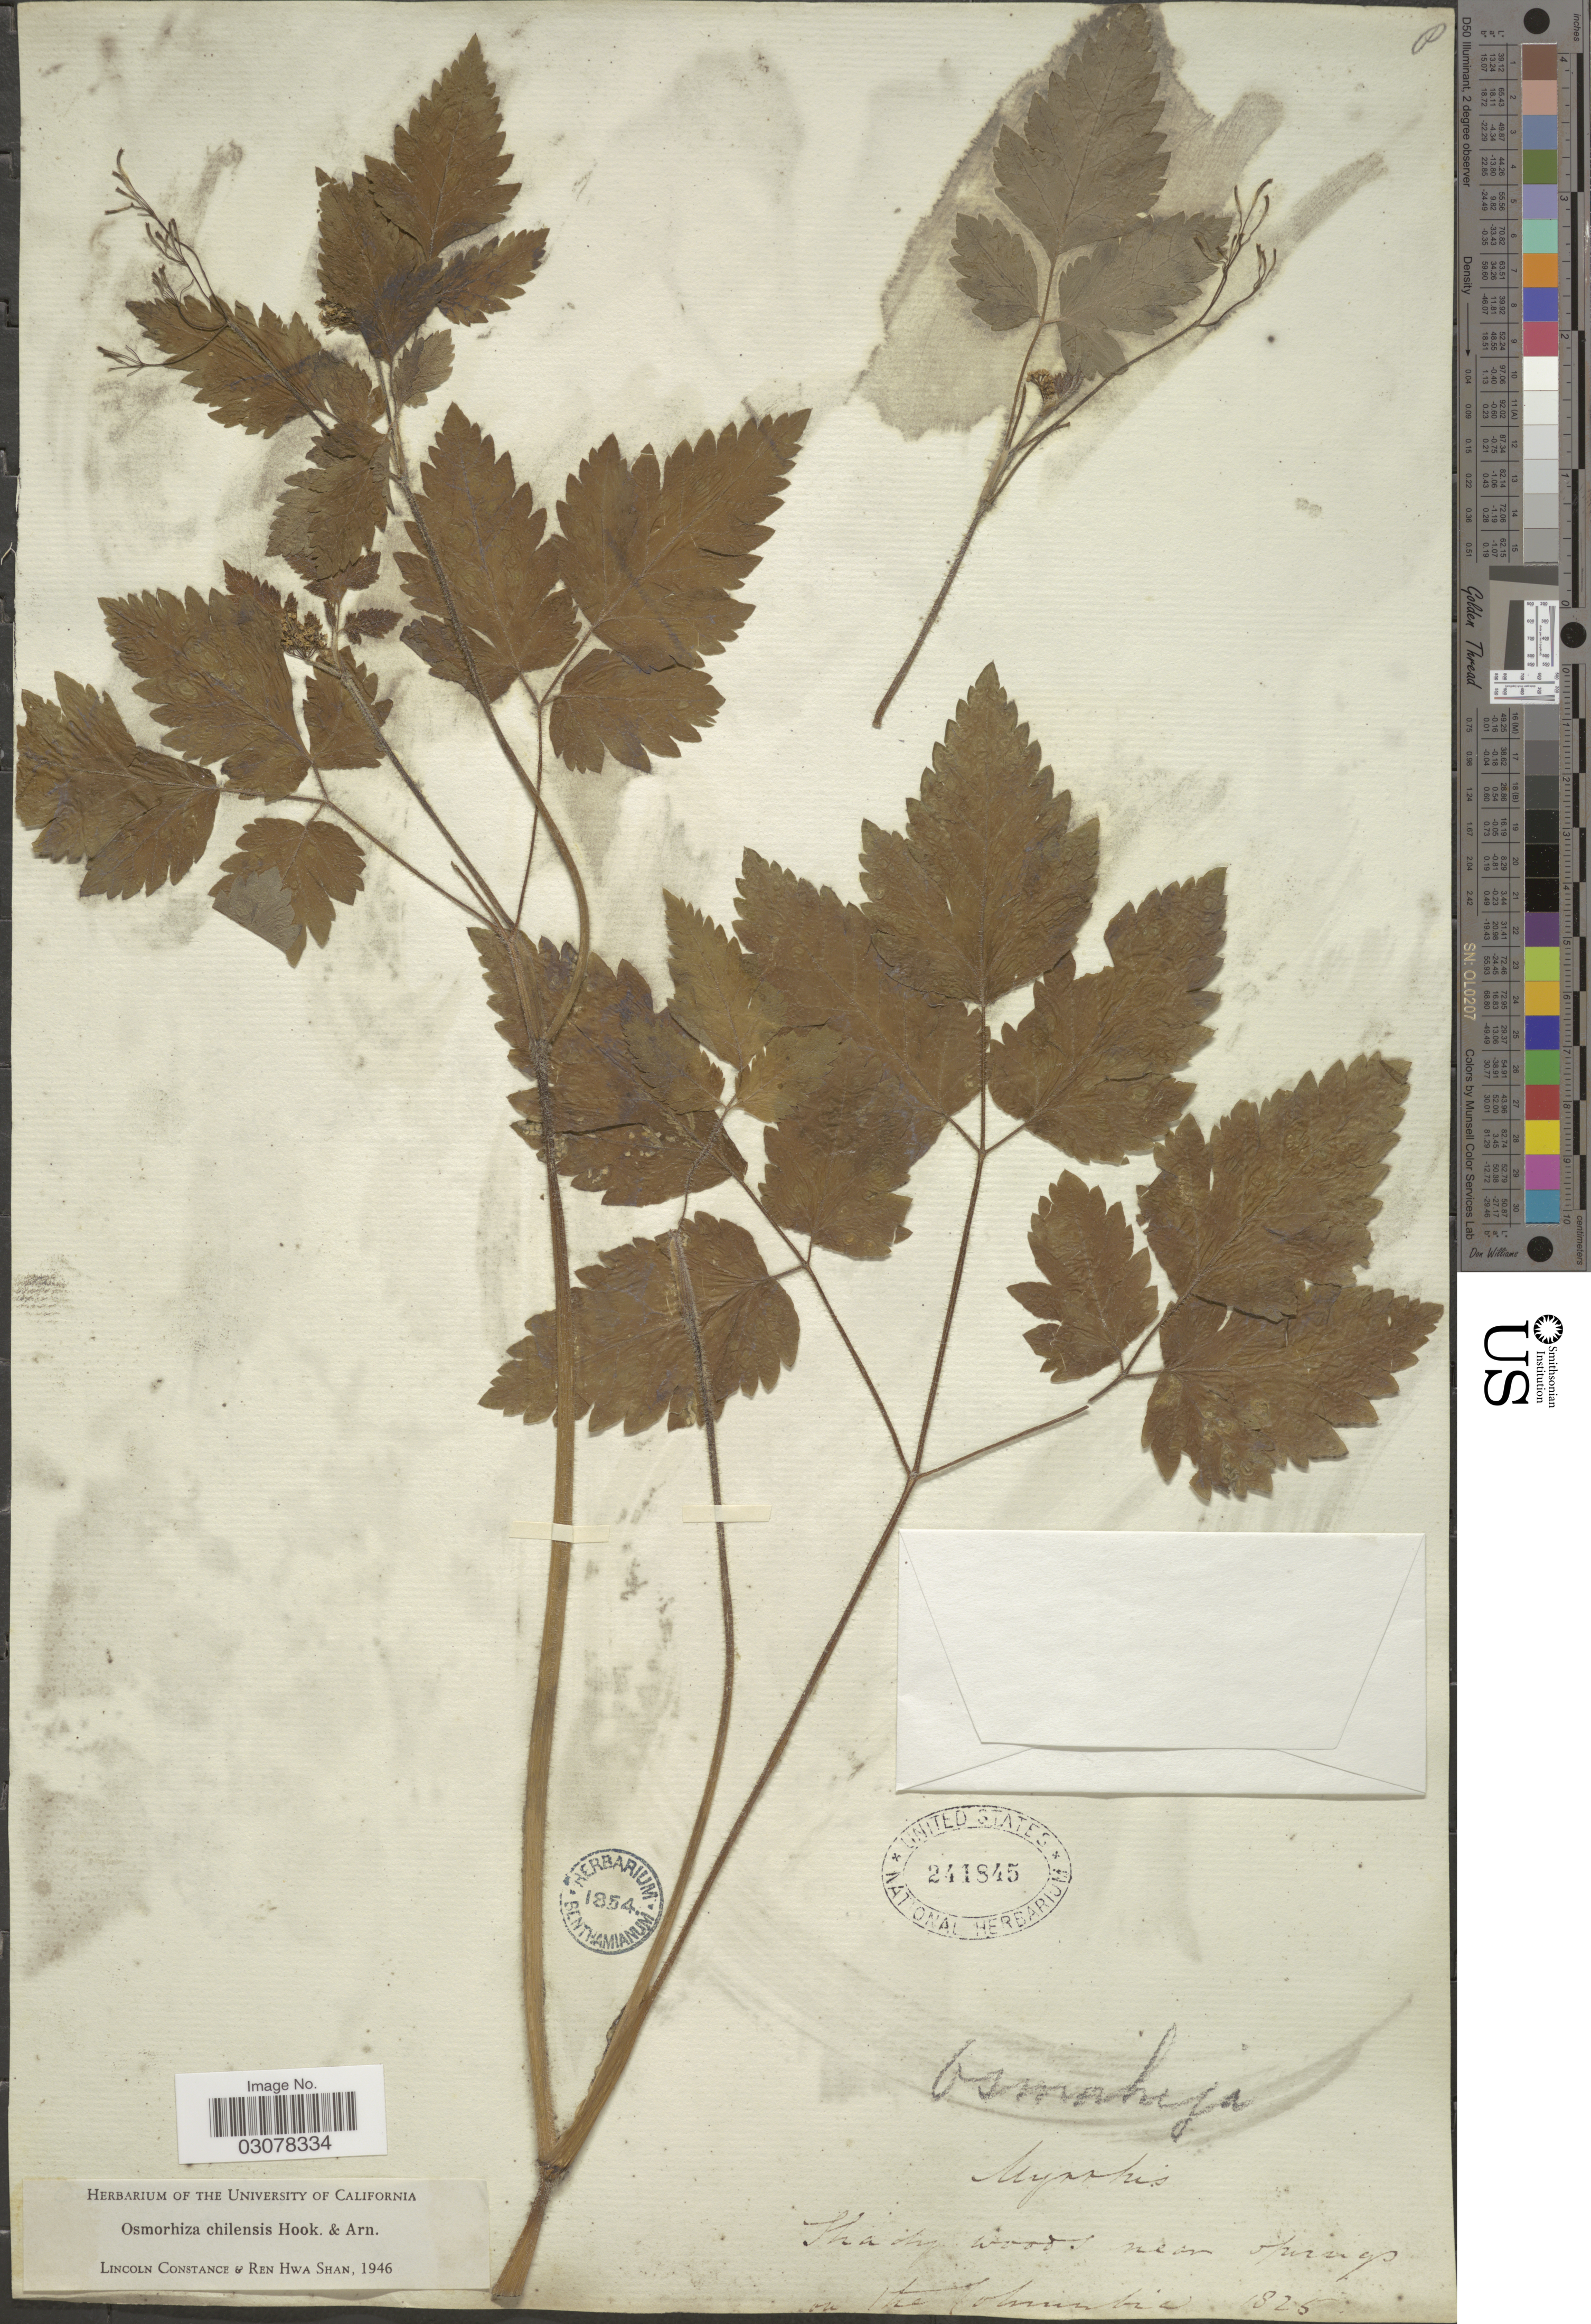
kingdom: Plantae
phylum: Tracheophyta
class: Magnoliopsida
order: Apiales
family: Apiaceae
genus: Osmorhiza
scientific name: Osmorhiza chilensis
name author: Hook. & Arn.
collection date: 1825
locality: Near springs on the Tolminbie [interpreted].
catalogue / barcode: US 241845